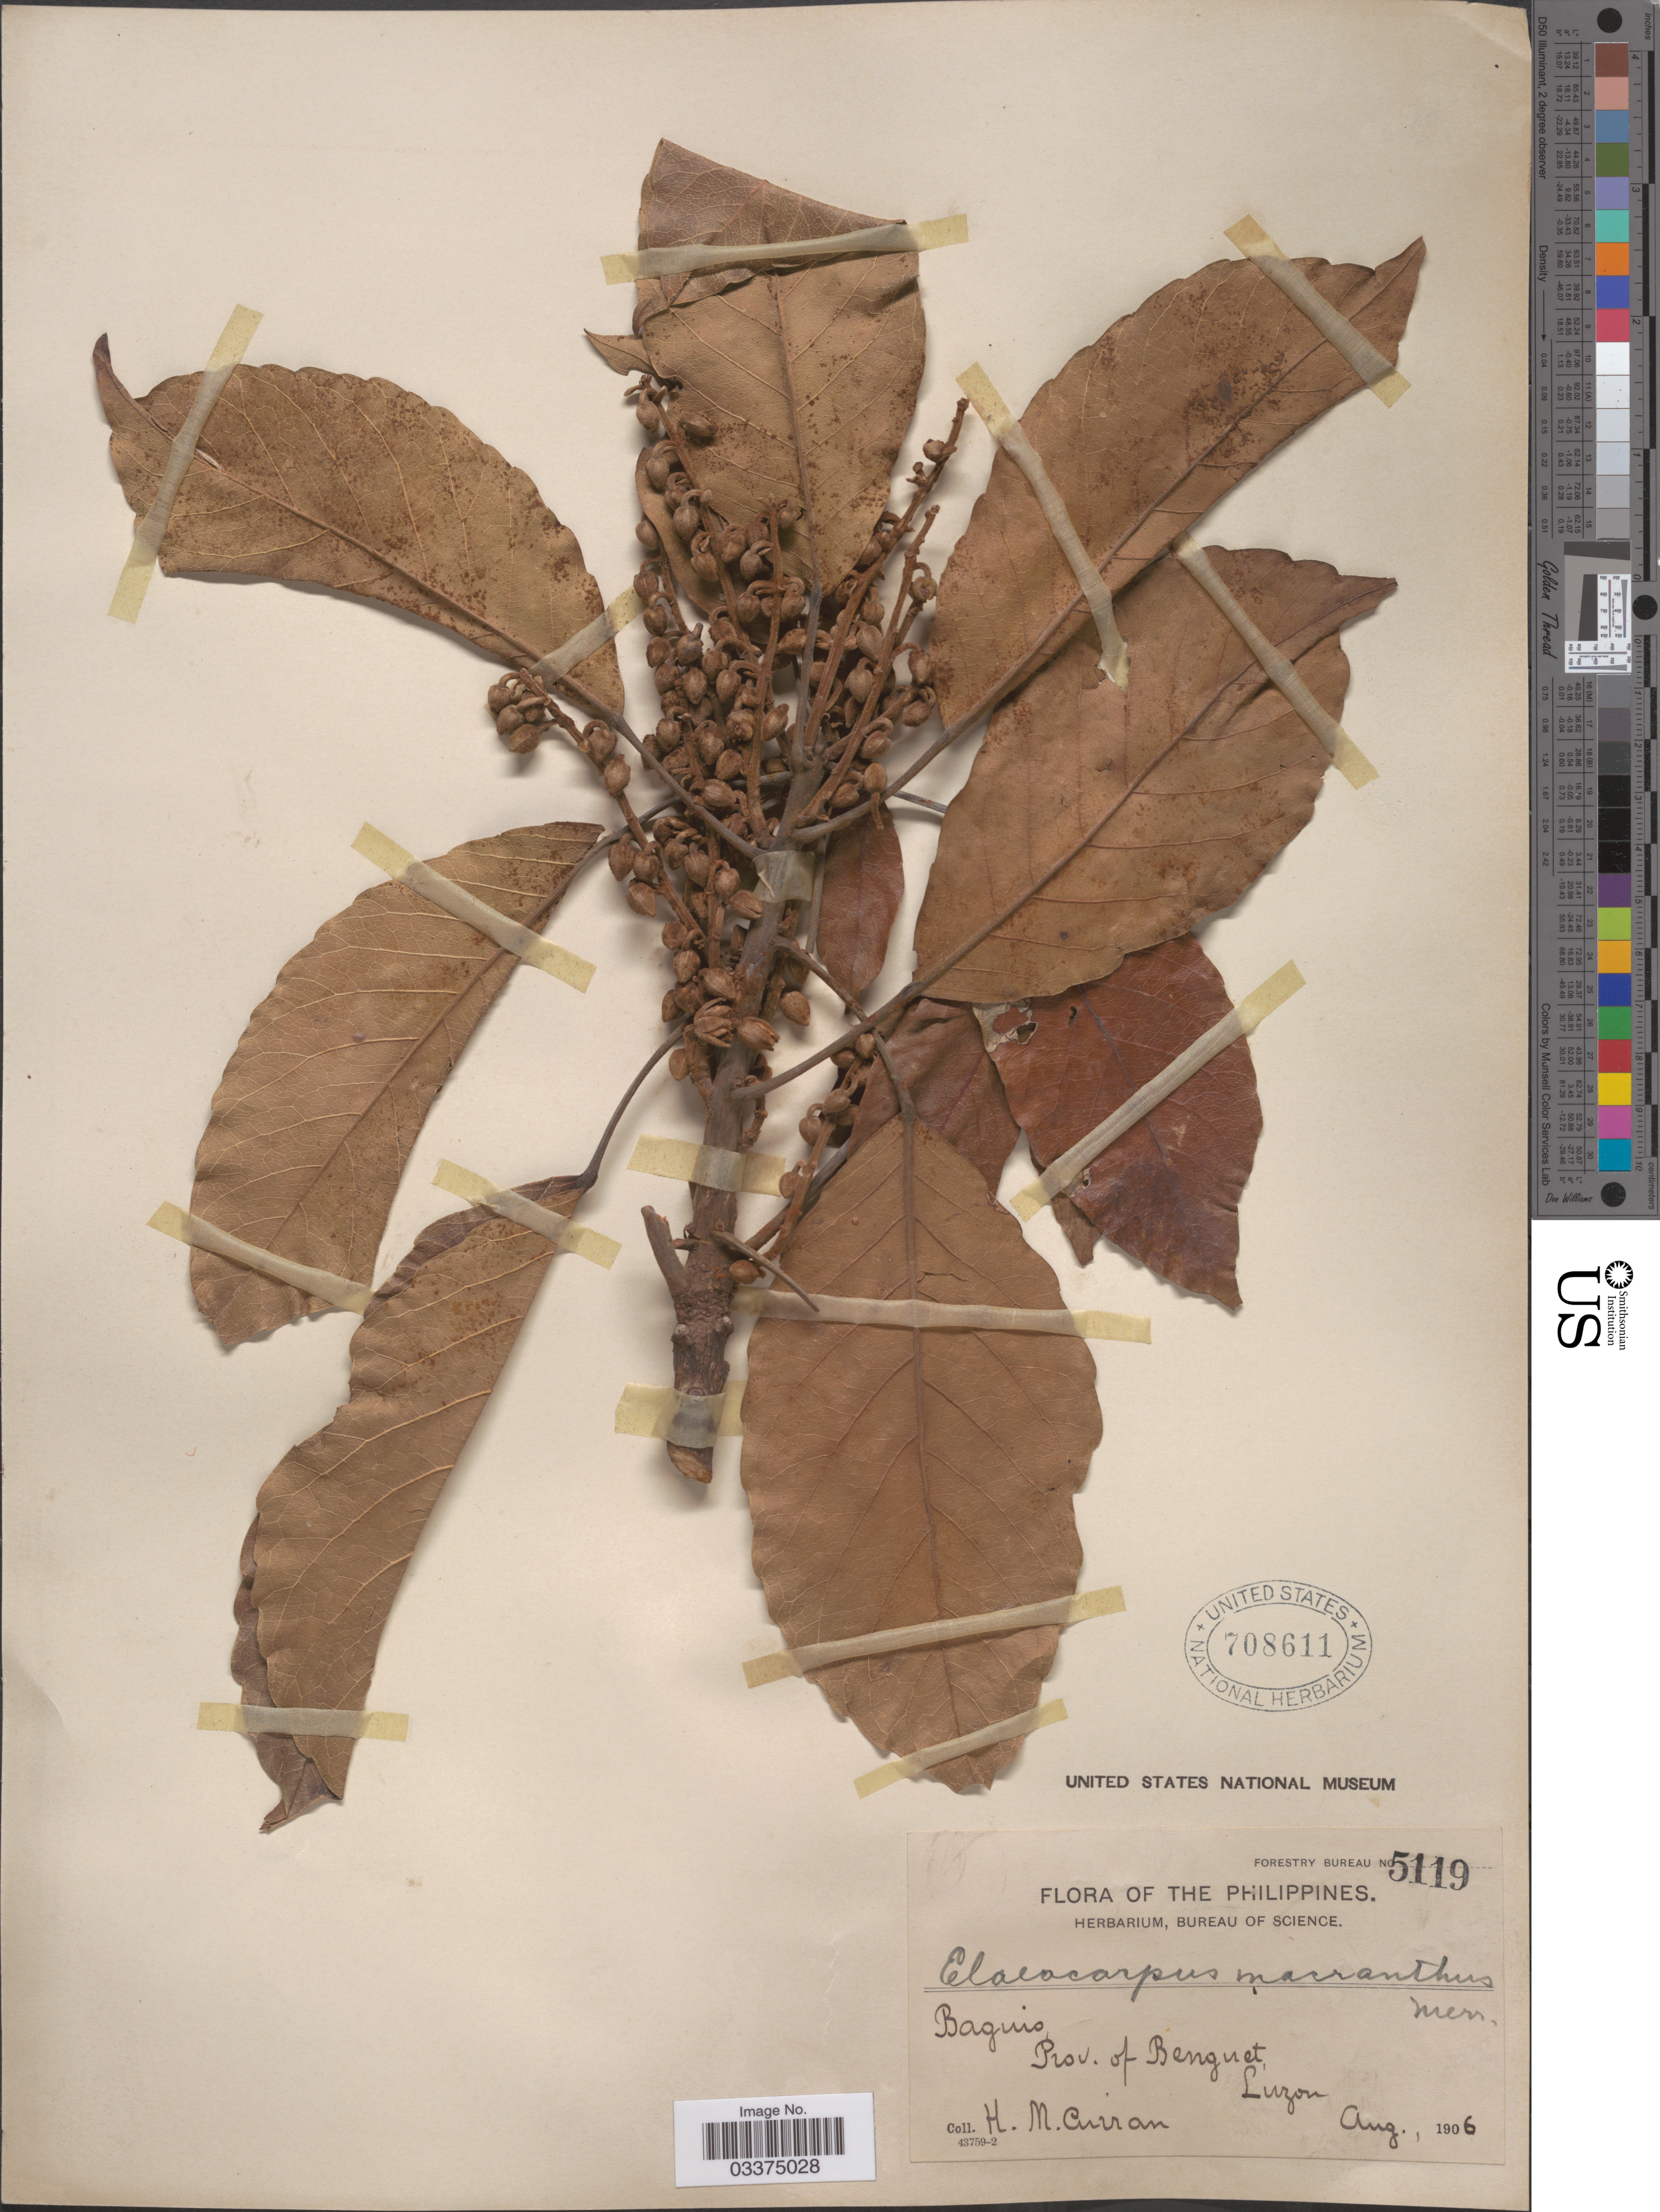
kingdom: Plantae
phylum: Tracheophyta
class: Magnoliopsida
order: Oxalidales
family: Elaeocarpaceae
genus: Elaeocarpus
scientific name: Elaeocarpus macranthus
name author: Merr.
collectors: H. M. Curran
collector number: Forestry Bureau 5119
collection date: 1906-08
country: Philippines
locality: Baguio, Prov. of Benguet, Luzon.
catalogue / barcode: US 708611